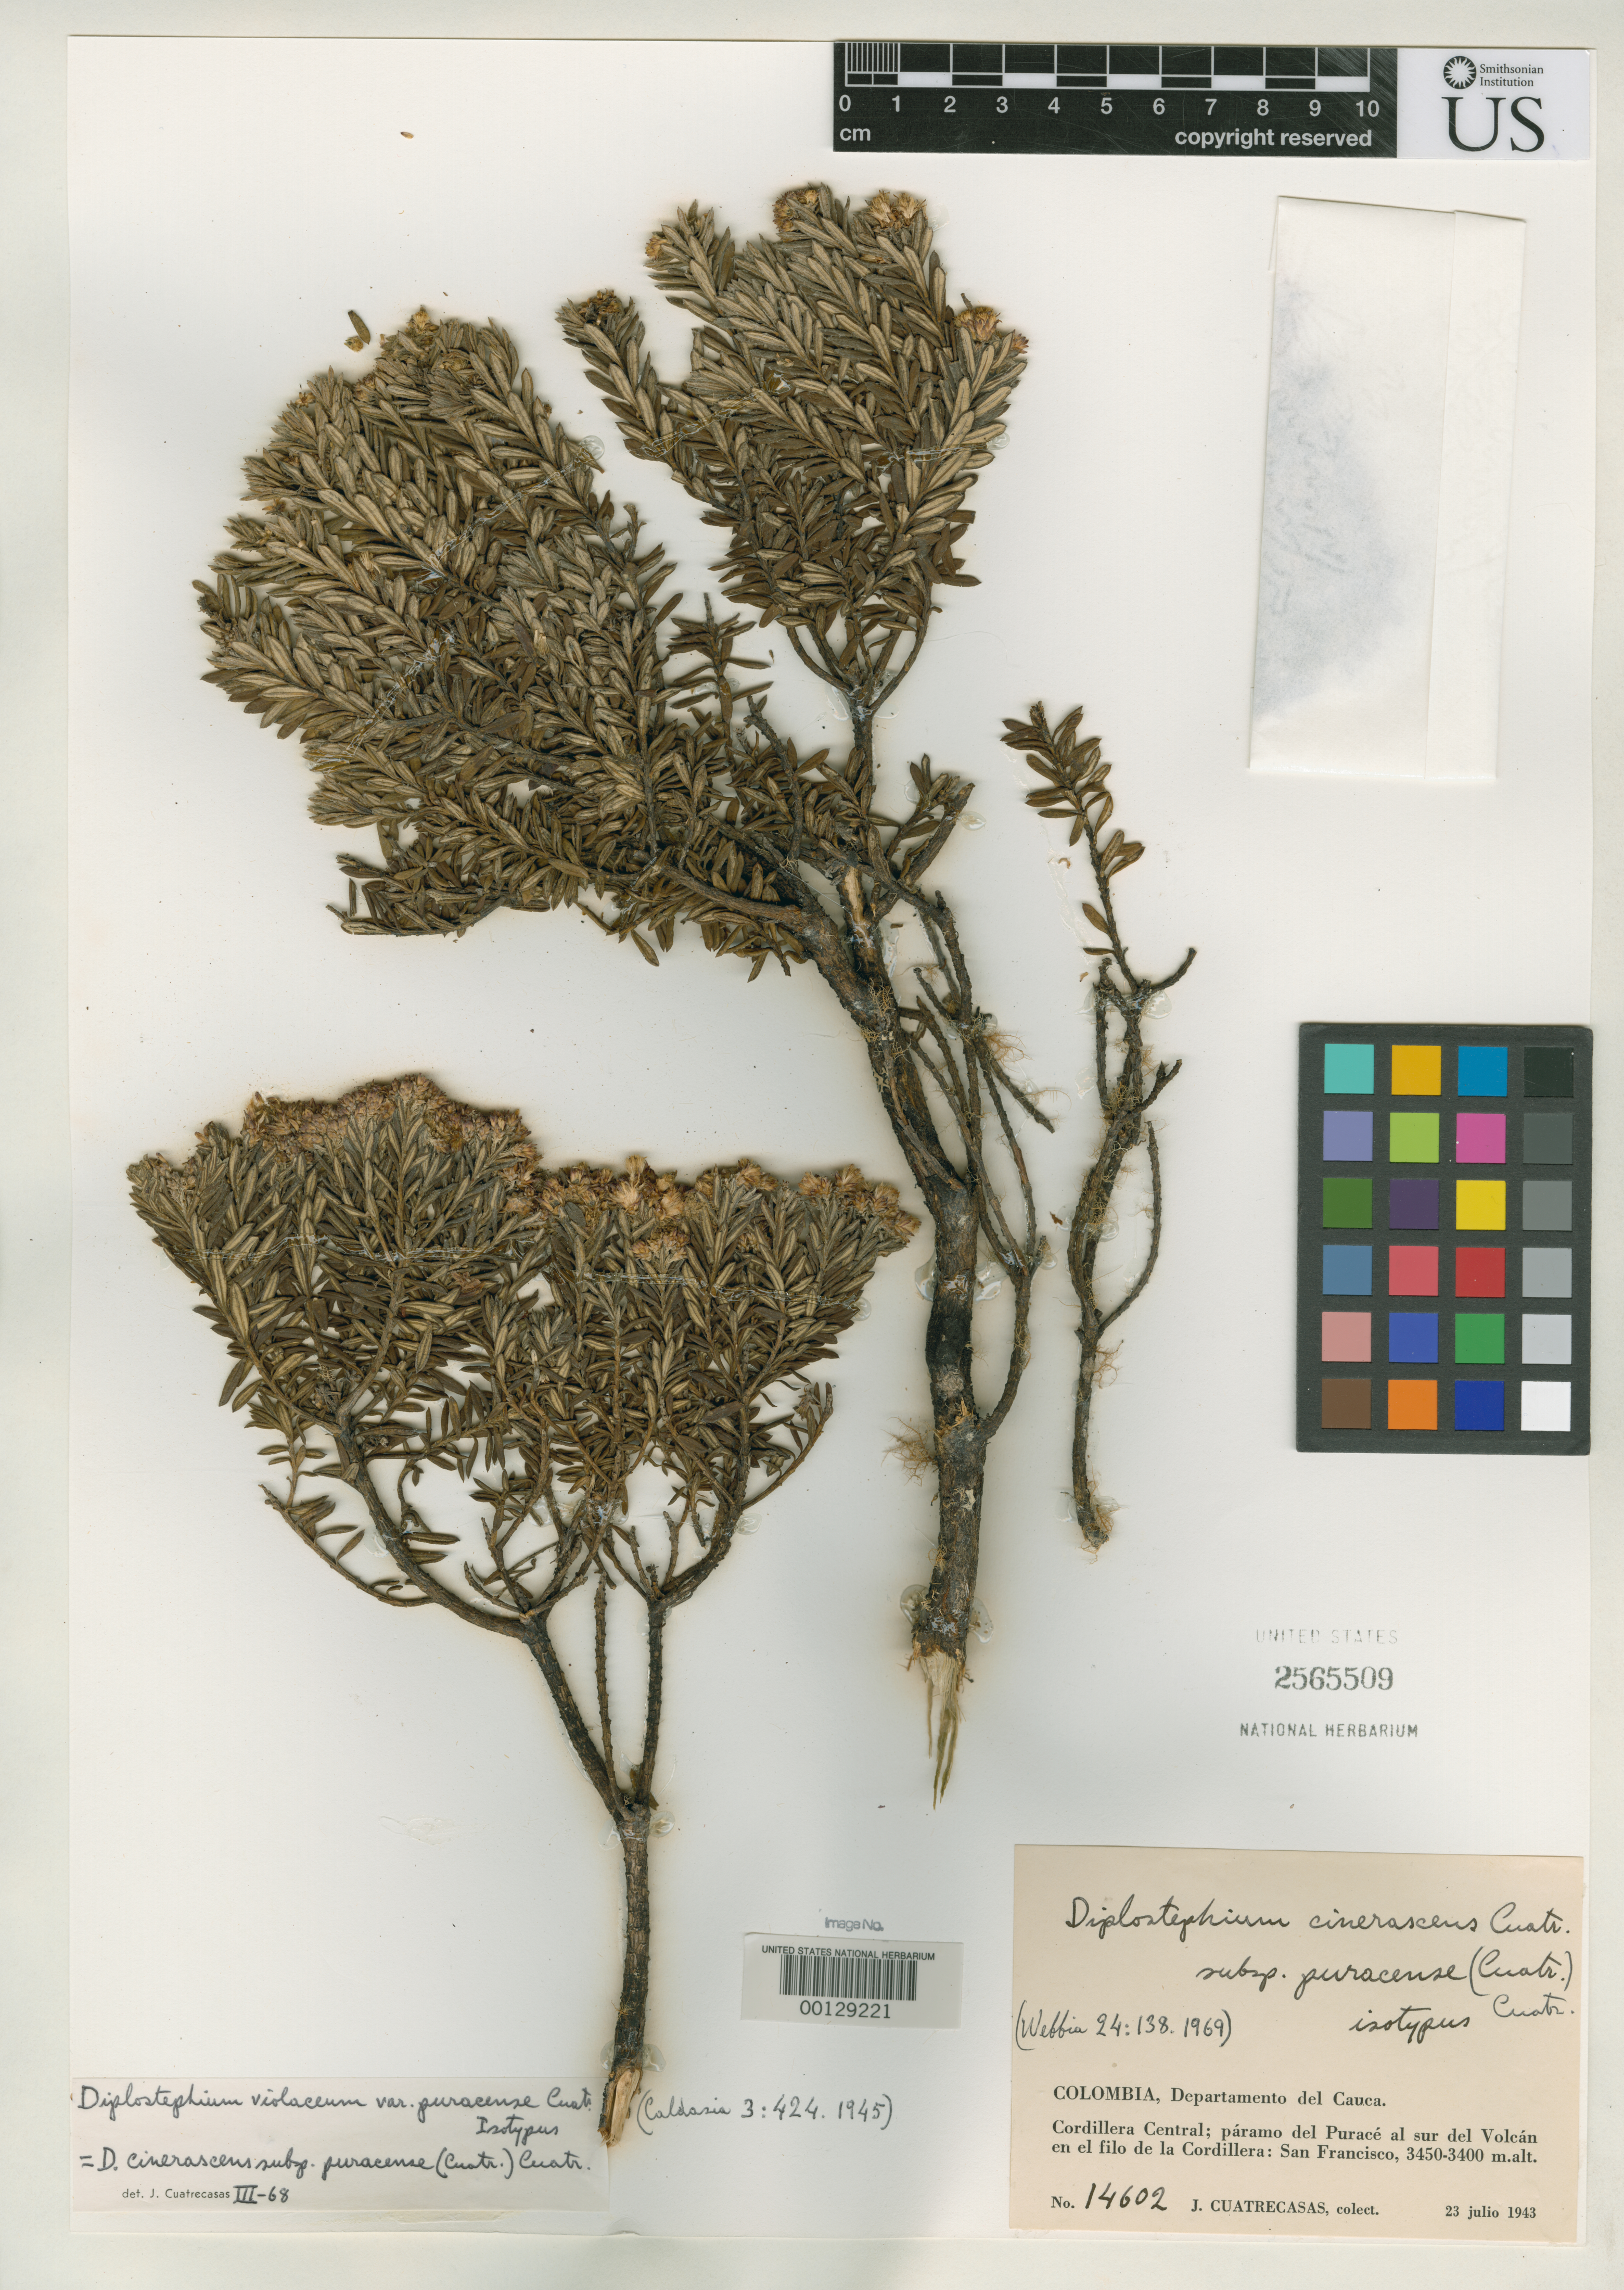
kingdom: Plantae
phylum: Tracheophyta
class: Magnoliopsida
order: Asterales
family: Asteraceae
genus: Diplostephium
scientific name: Diplostephium violaceum var. puracense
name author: Cuatrec.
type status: Isotype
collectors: J. Cuatrecasas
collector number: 14602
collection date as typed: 23 Jul 1943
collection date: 1943-07-23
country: Colombia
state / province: Cauca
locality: Cordillera Central, Páramo del Purace.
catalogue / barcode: US 2565509